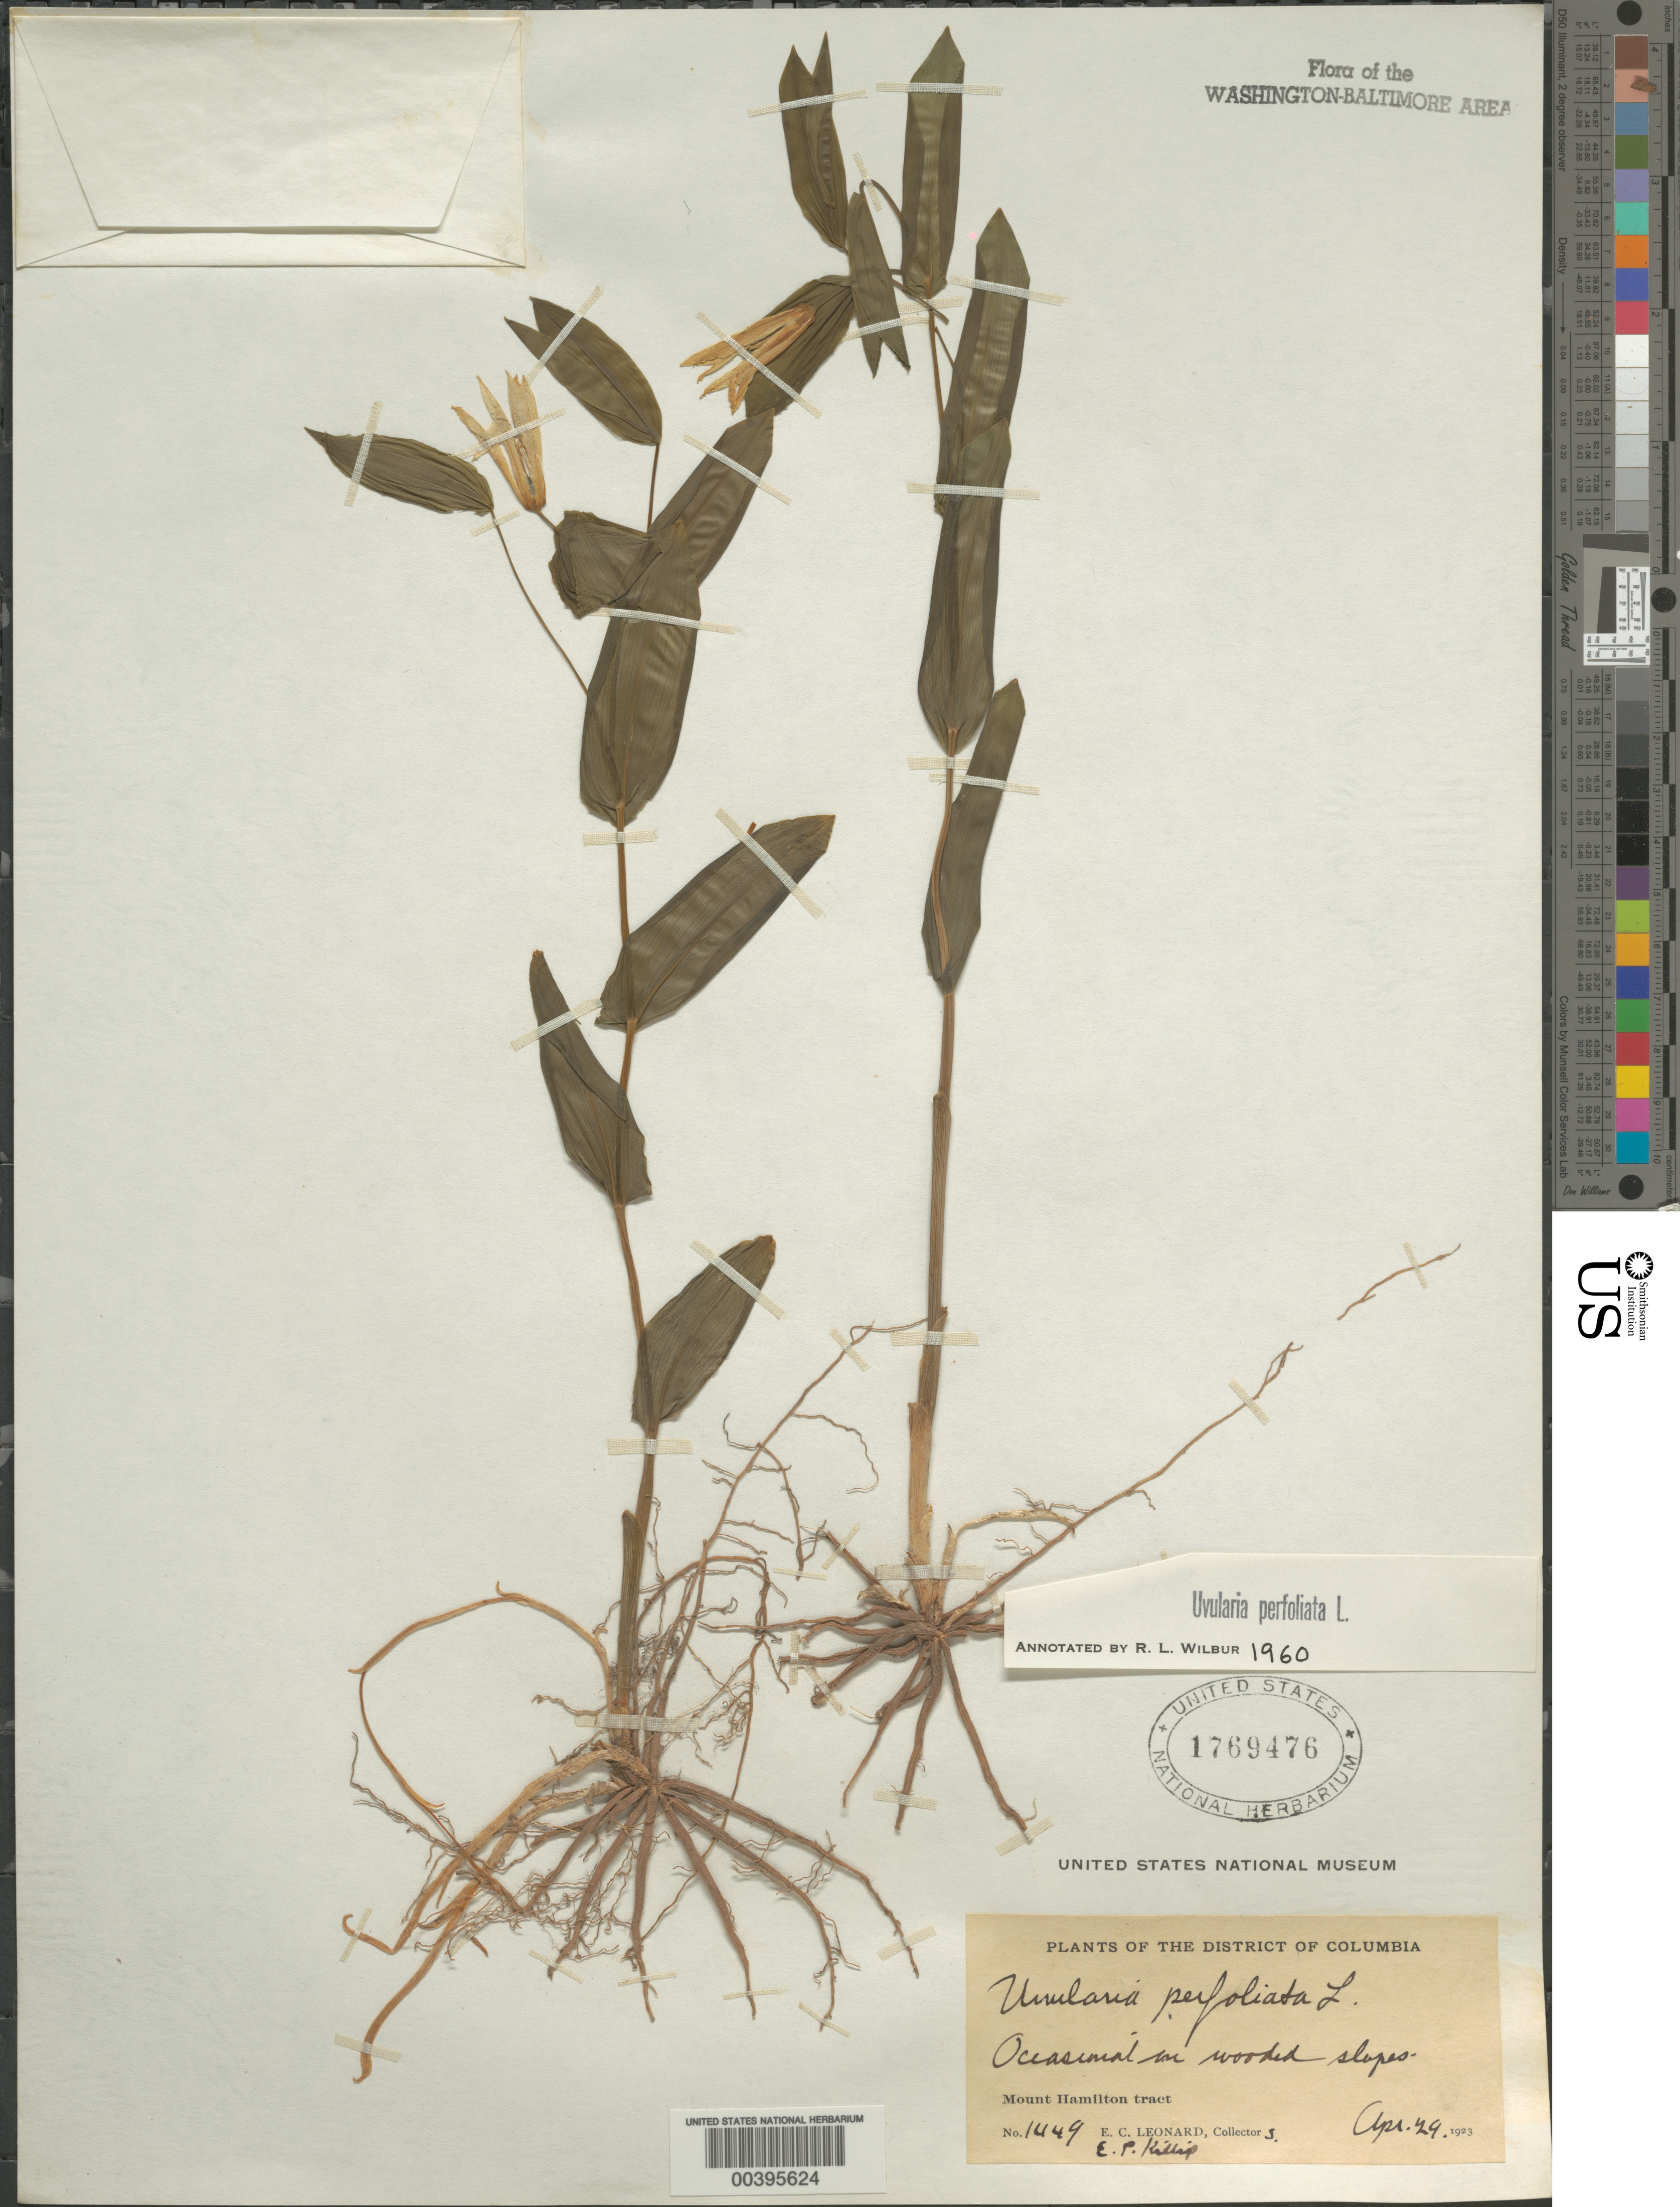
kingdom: Plantae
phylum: Tracheophyta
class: Liliopsida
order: Liliales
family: Colchicaceae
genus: Uvularia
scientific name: Uvularia perfoliata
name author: L.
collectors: E. C. Leonard & E. P. Killip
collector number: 1449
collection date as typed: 29 Apr 1923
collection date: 1923-04-29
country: United States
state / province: District of Columbia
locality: Mount Hamilton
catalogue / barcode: US 1769476